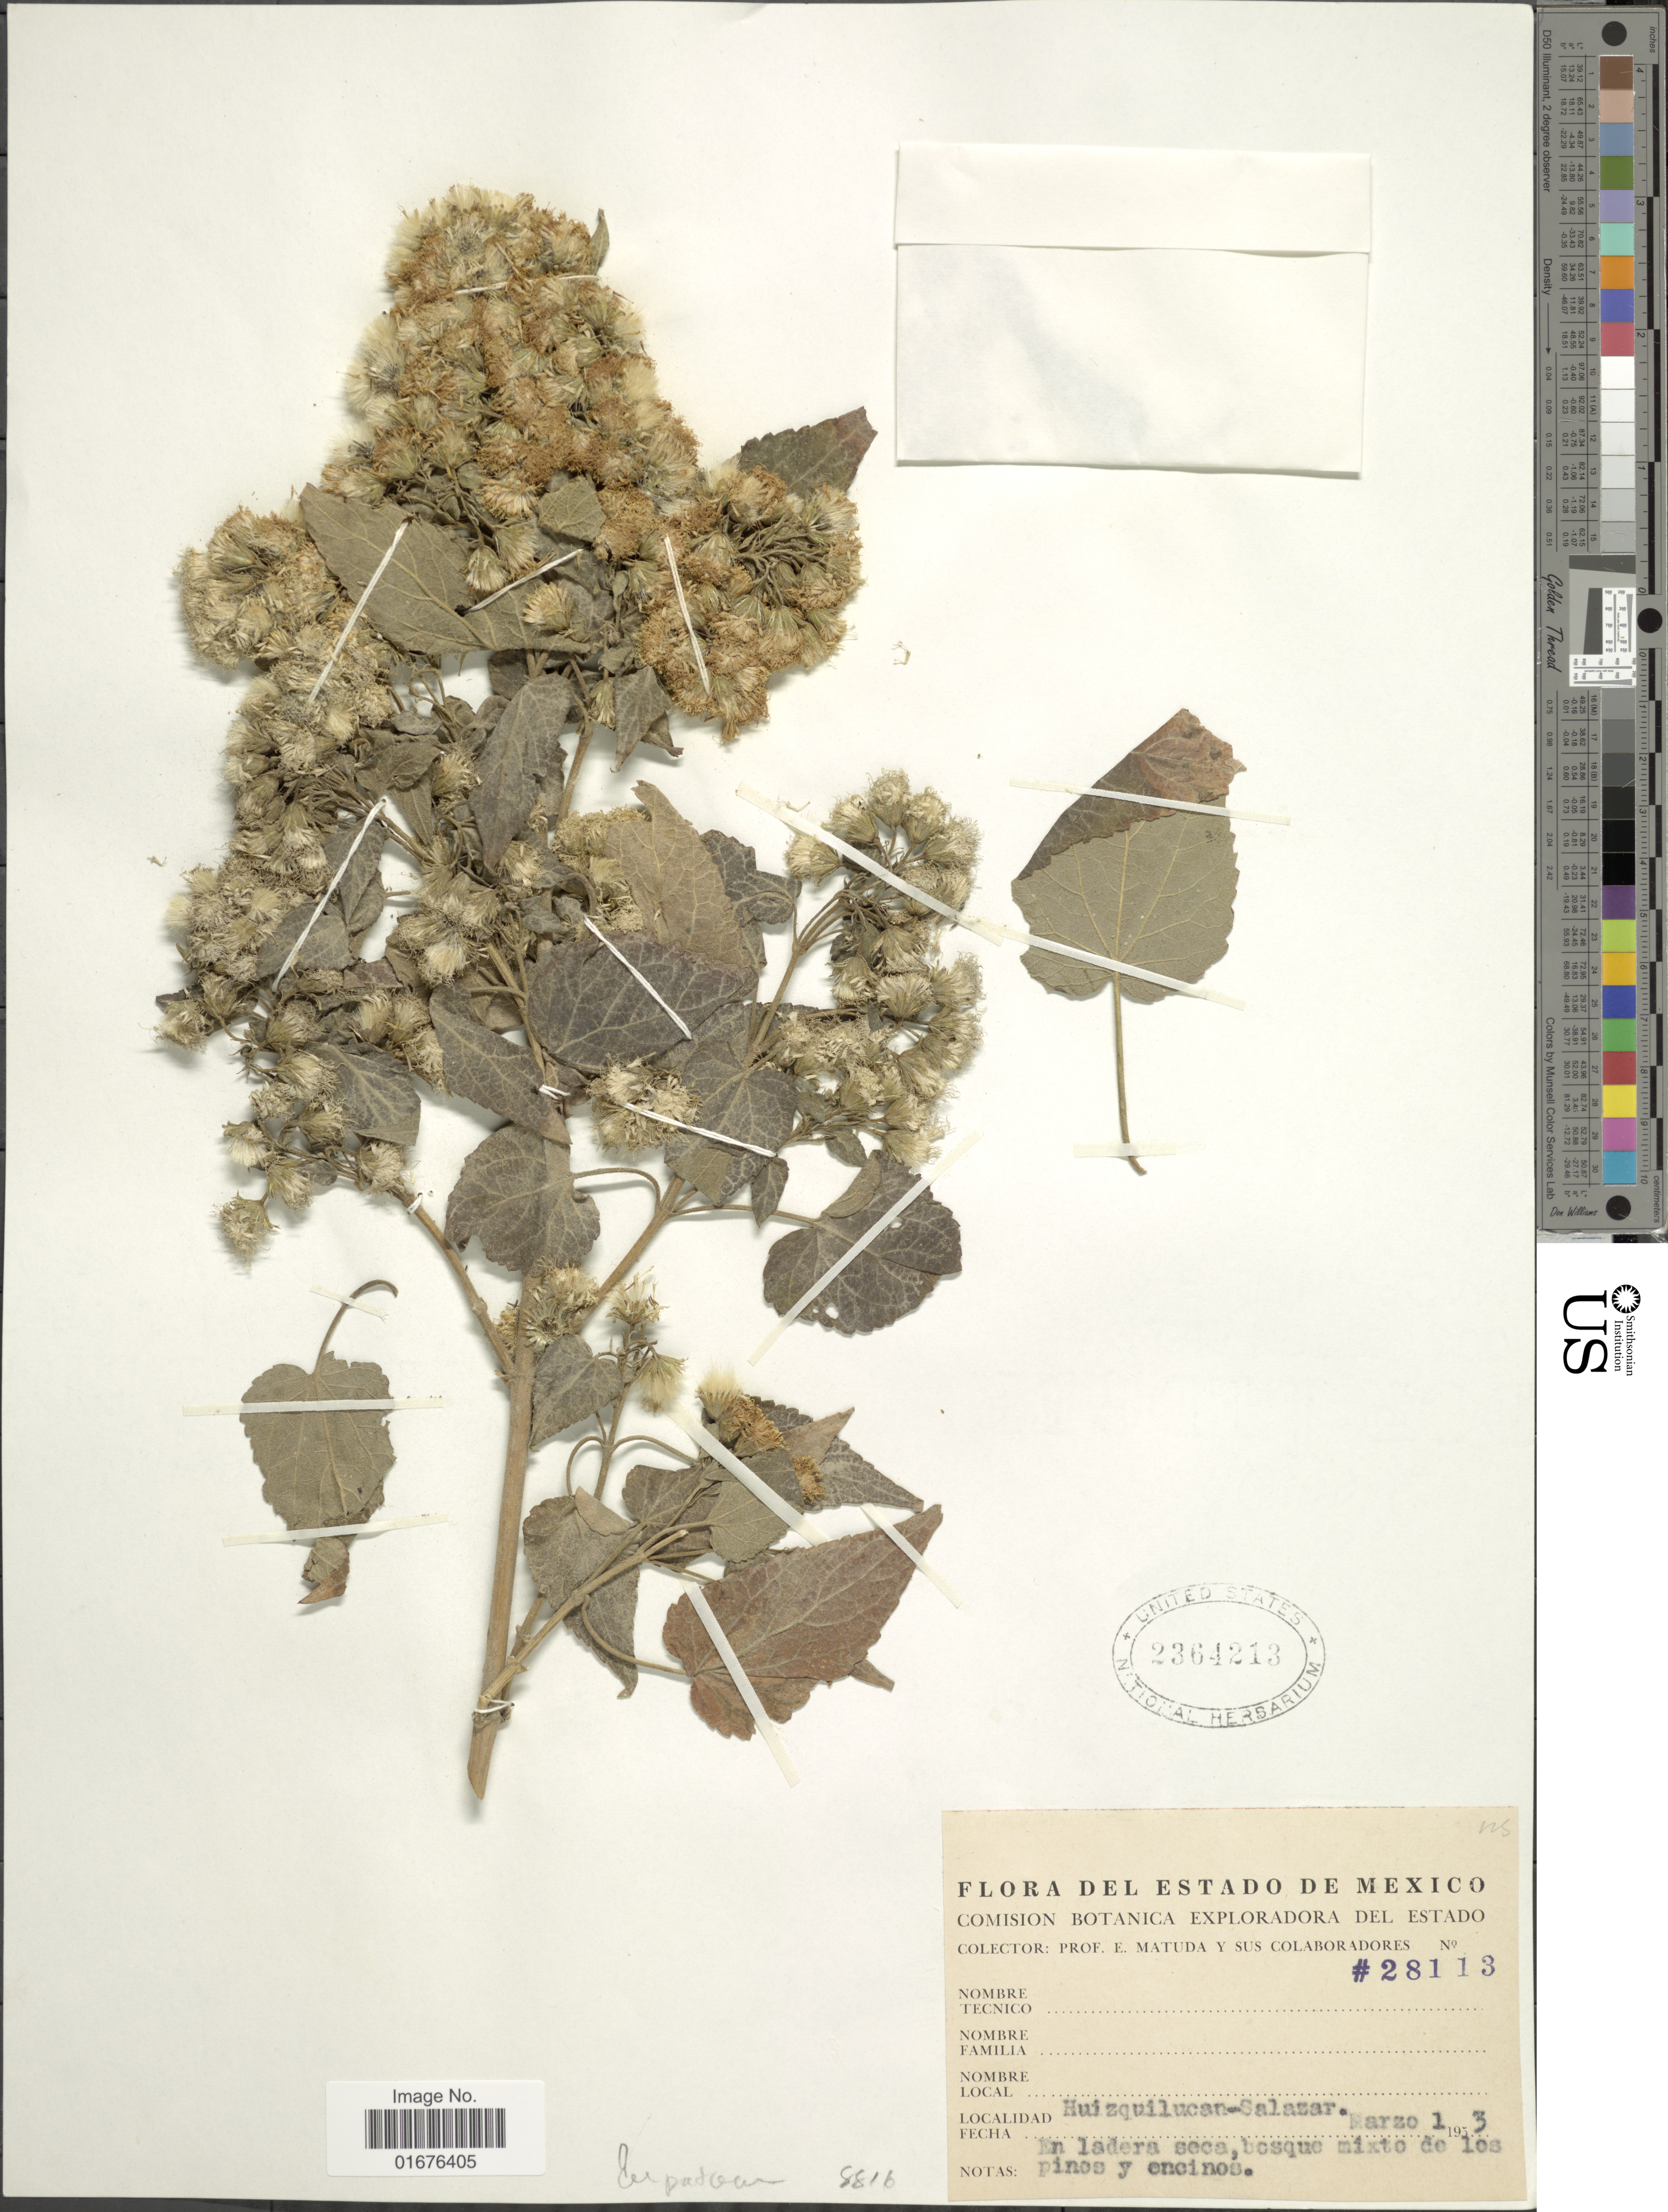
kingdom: Plantae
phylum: Tracheophyta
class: Magnoliopsida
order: Asterales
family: Asteraceae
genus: Ageratina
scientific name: Ageratina petiolaris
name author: (Moc. & Sessé ex DC.) R.M. King & H. Rob.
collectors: E. Matuda & et al.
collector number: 28113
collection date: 1953-03-01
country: Mexico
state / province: México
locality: Huizquilucan- Salazar, en ladera seca, bosque mixto de los pinos y encinos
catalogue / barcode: US 2364213